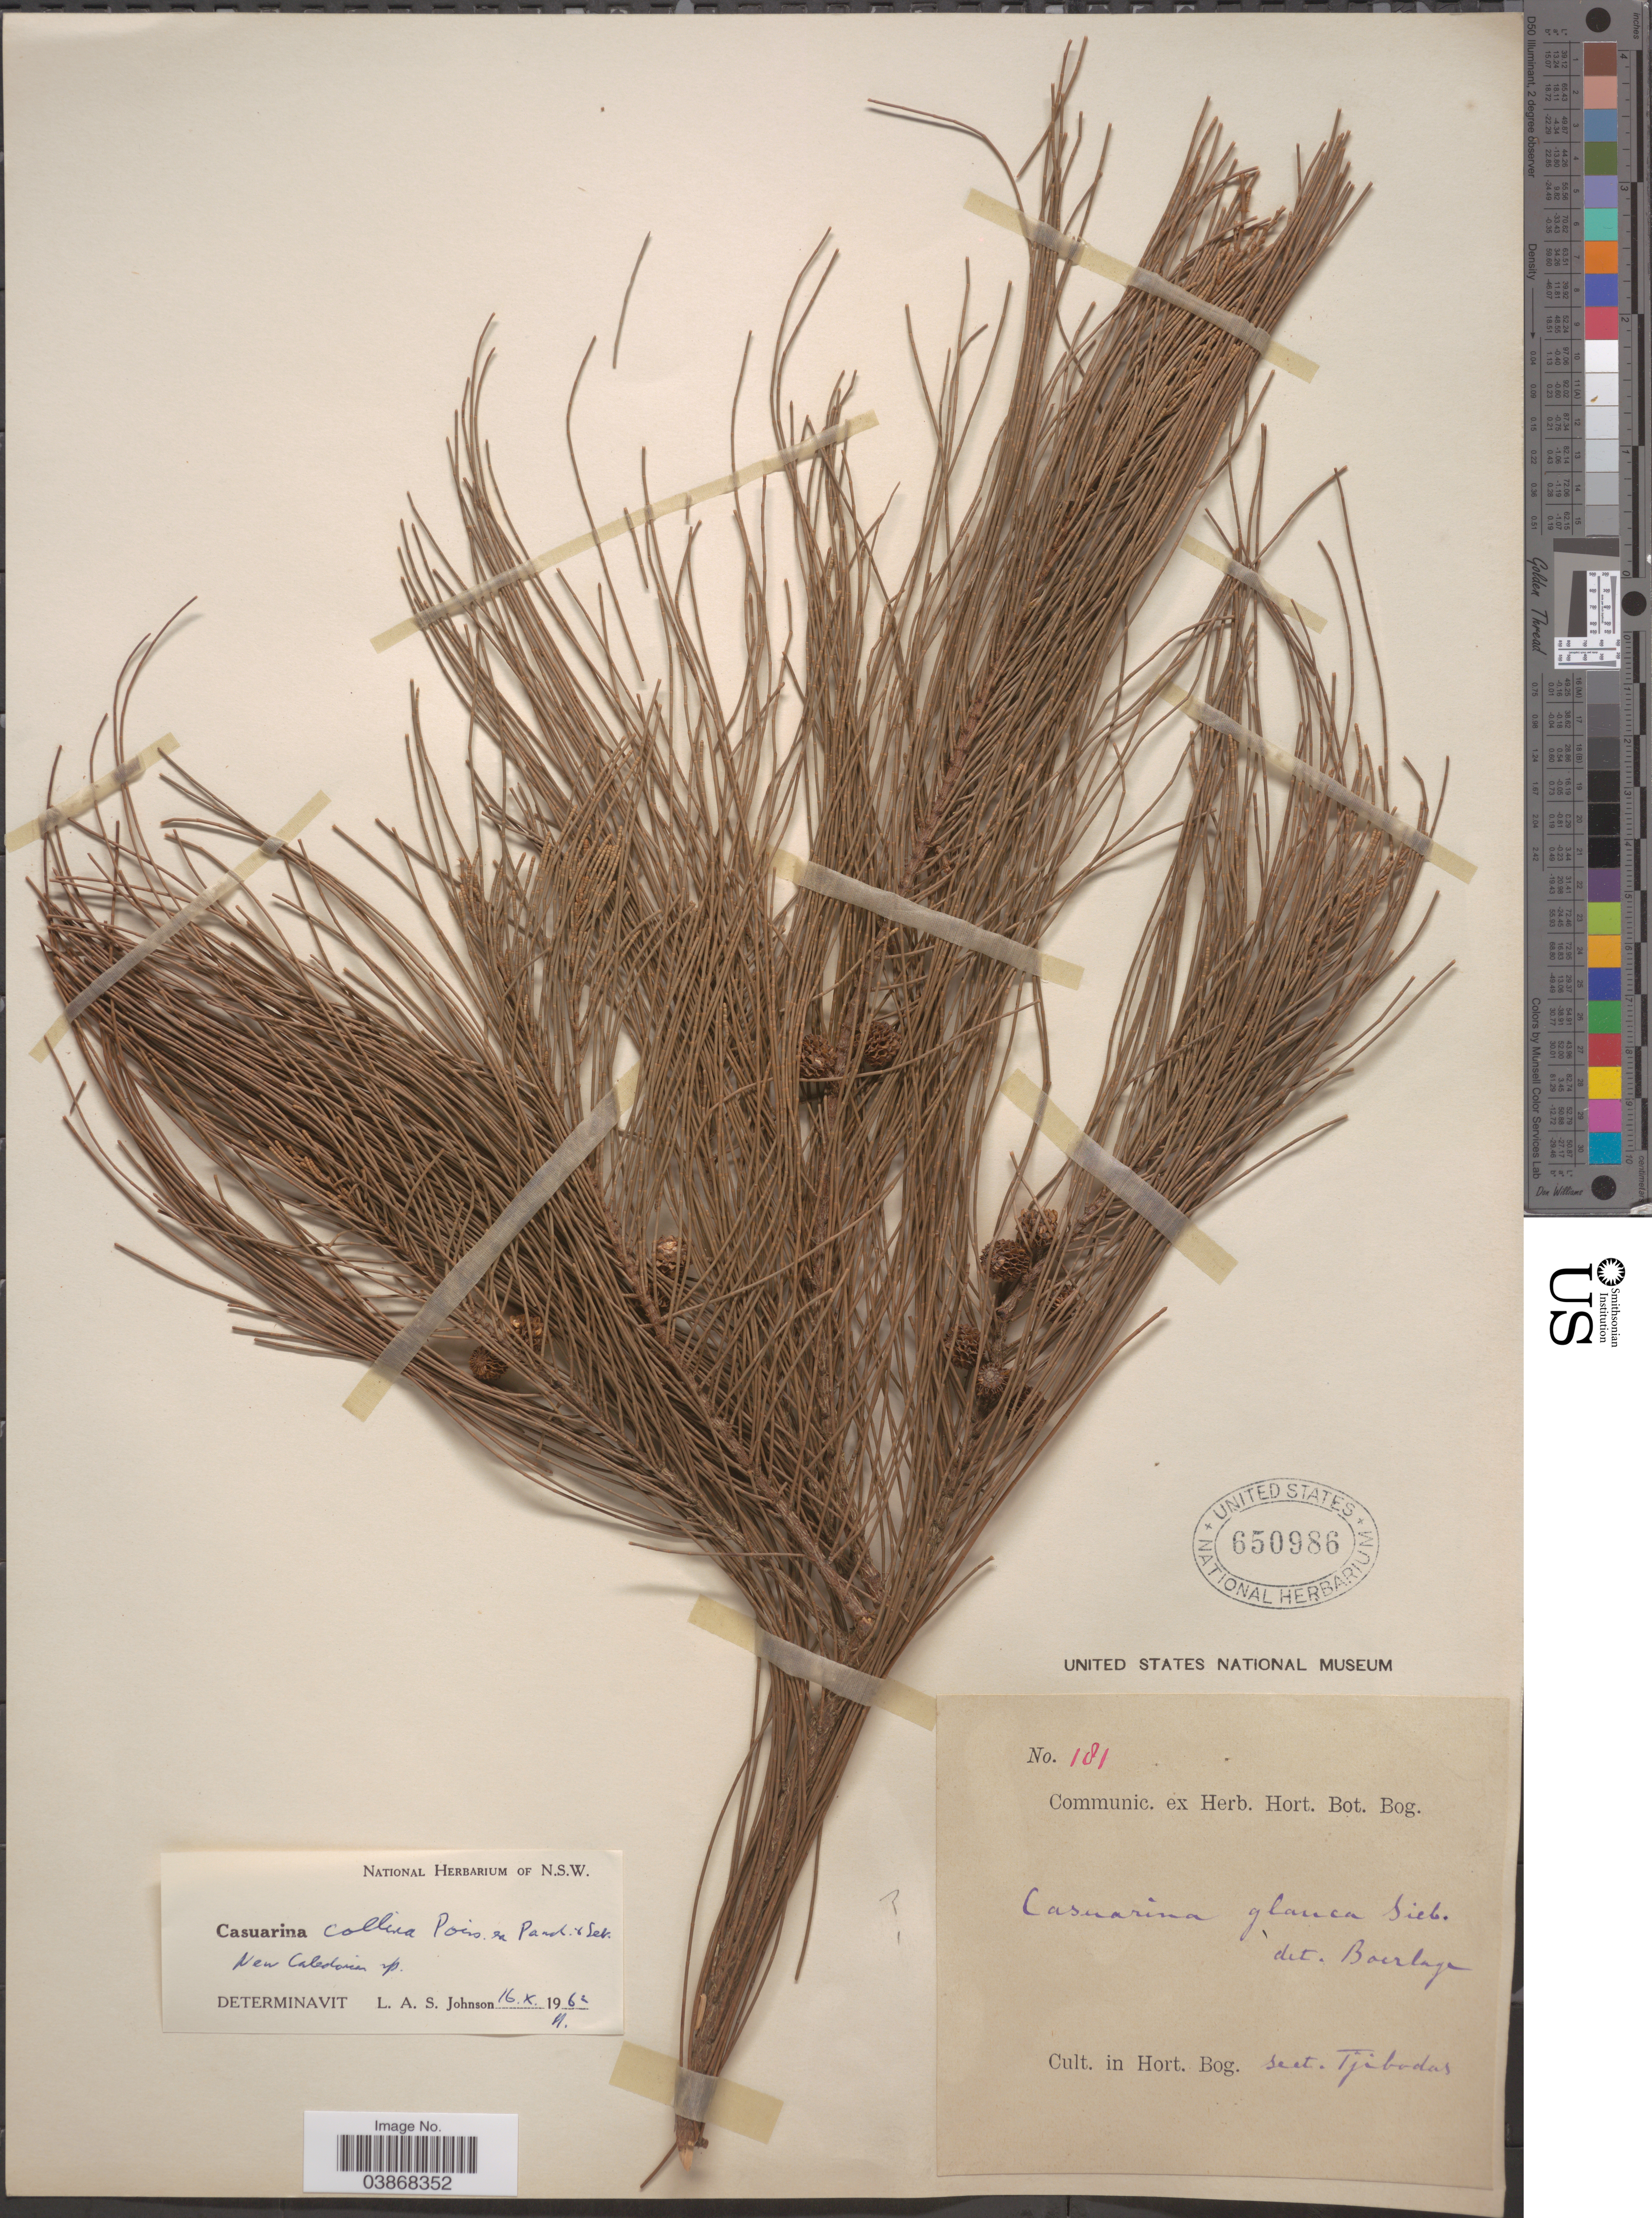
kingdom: Plantae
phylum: Tracheophyta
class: Magnoliopsida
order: Fagales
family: Casuarinaceae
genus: Casuarina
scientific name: Casuarina collina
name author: J. Poiss. ex Pancher & Sebert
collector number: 181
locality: Cult. in Hort. Bog. sect. Tjibodas.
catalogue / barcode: US 650986